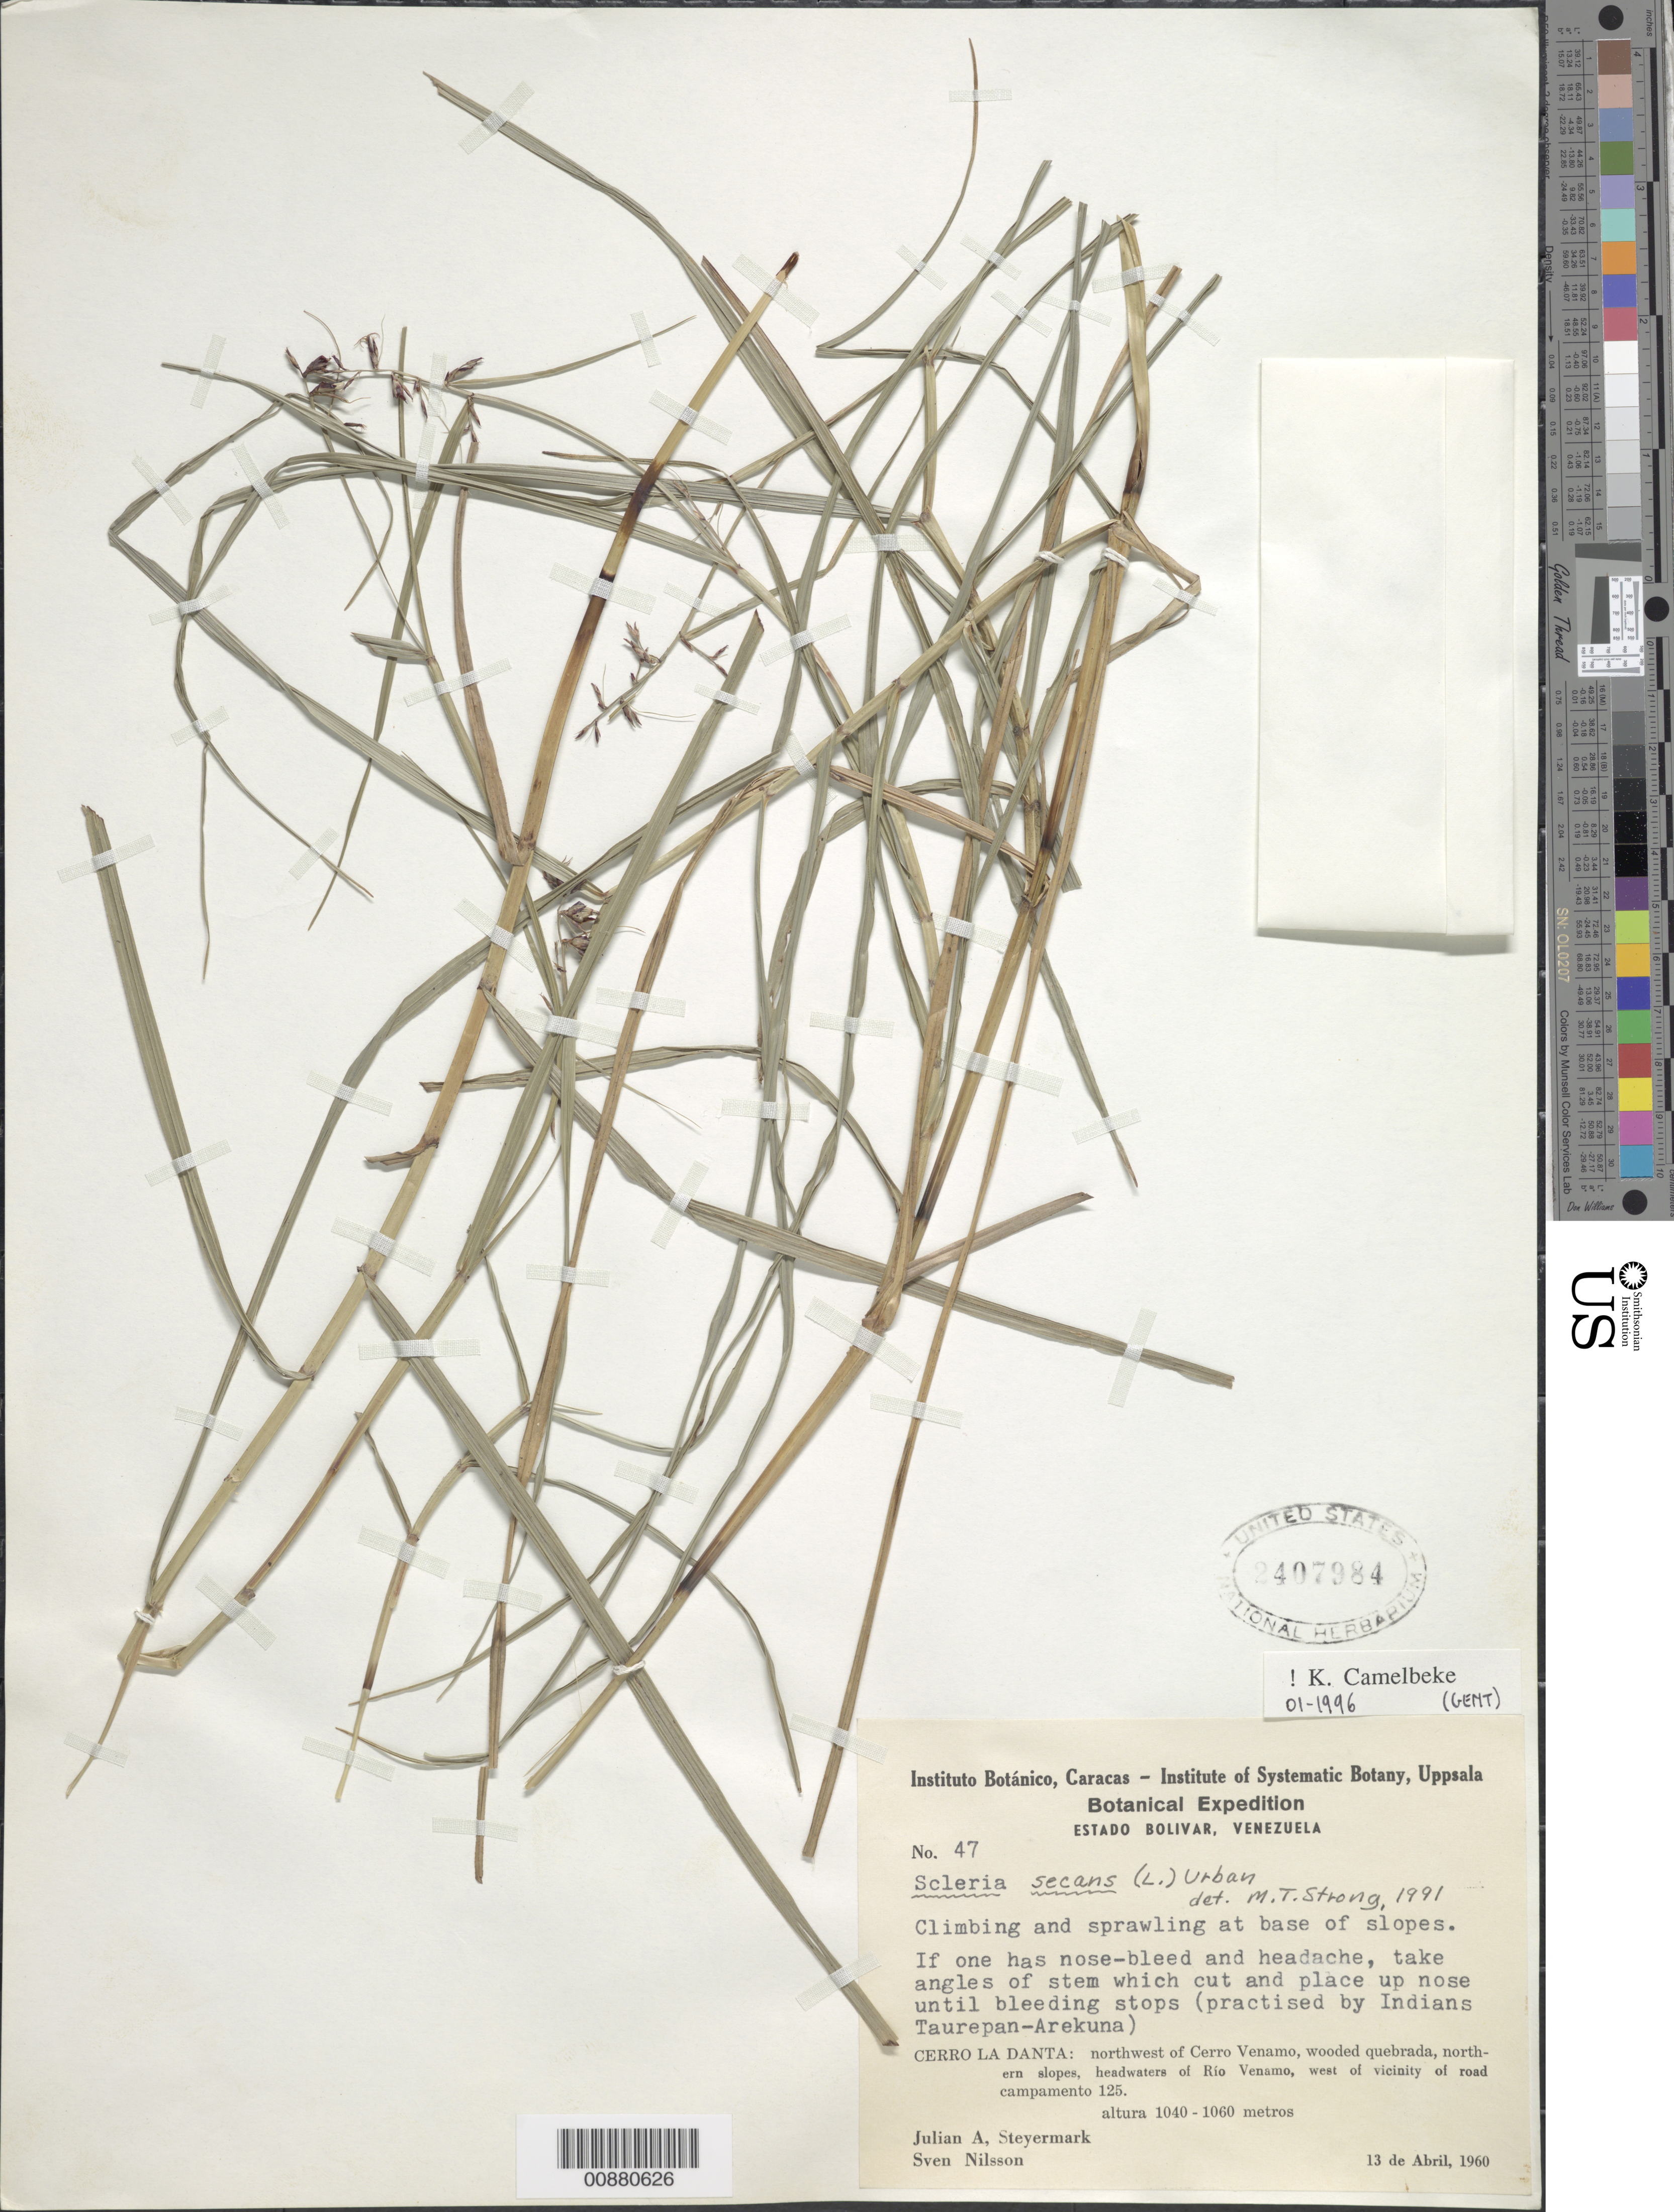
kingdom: Plantae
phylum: Tracheophyta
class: Liliopsida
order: Poales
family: Cyperaceae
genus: Scleria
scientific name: Scleria secans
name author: (L.) Urb.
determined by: Camelbeke, K.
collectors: J. Steyermark & S. Nilsson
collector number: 60 47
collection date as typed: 13-Apr-60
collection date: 1960-04-13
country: Venezuela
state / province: Bolívar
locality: Río Venamo headwaters, W of vic of road campamento 125, on northern slopes of Cerro La Danta, NW of cerro Venamo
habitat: Base of slopes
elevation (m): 1040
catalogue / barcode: US 2407984